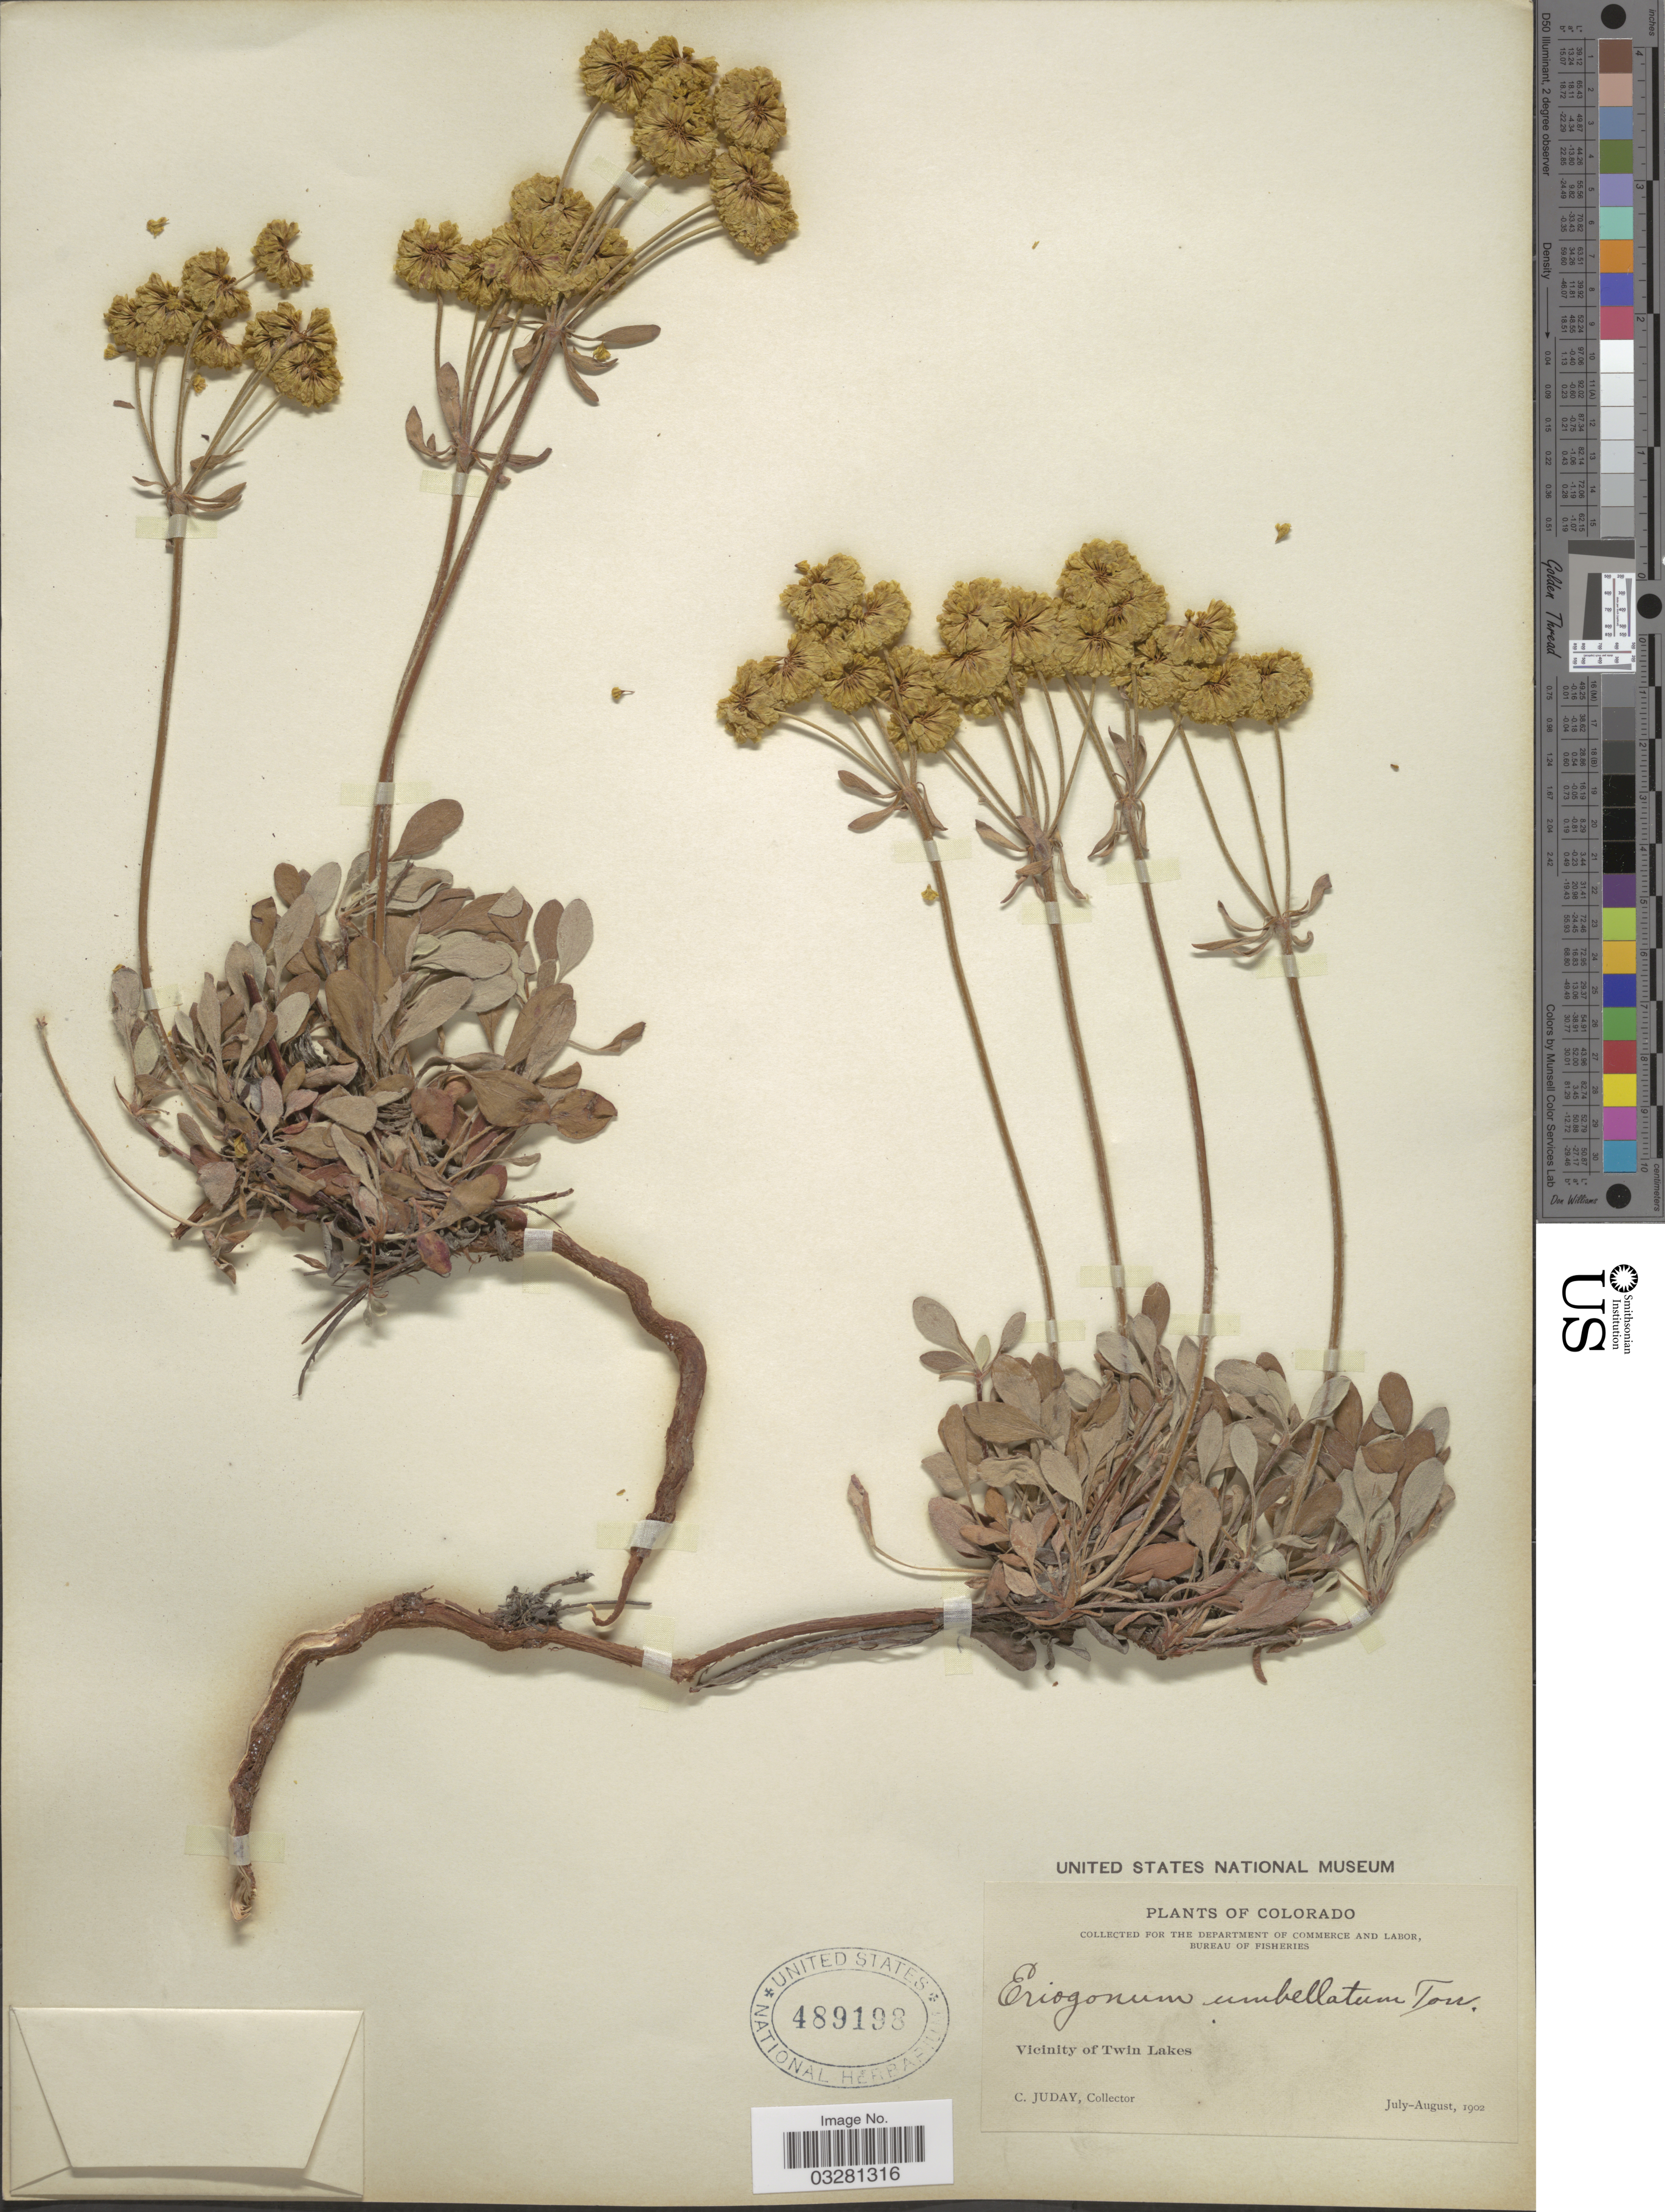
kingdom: Plantae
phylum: Tracheophyta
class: Magnoliopsida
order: Caryophyllales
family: Polygonaceae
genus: Eriogonum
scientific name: Eriogonum umbellatum var. umbellatum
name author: Torr.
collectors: C. Juday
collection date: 1902-07/1902-08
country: United States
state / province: Colorado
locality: Vicinity of Twin Lakes.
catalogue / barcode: US 489198